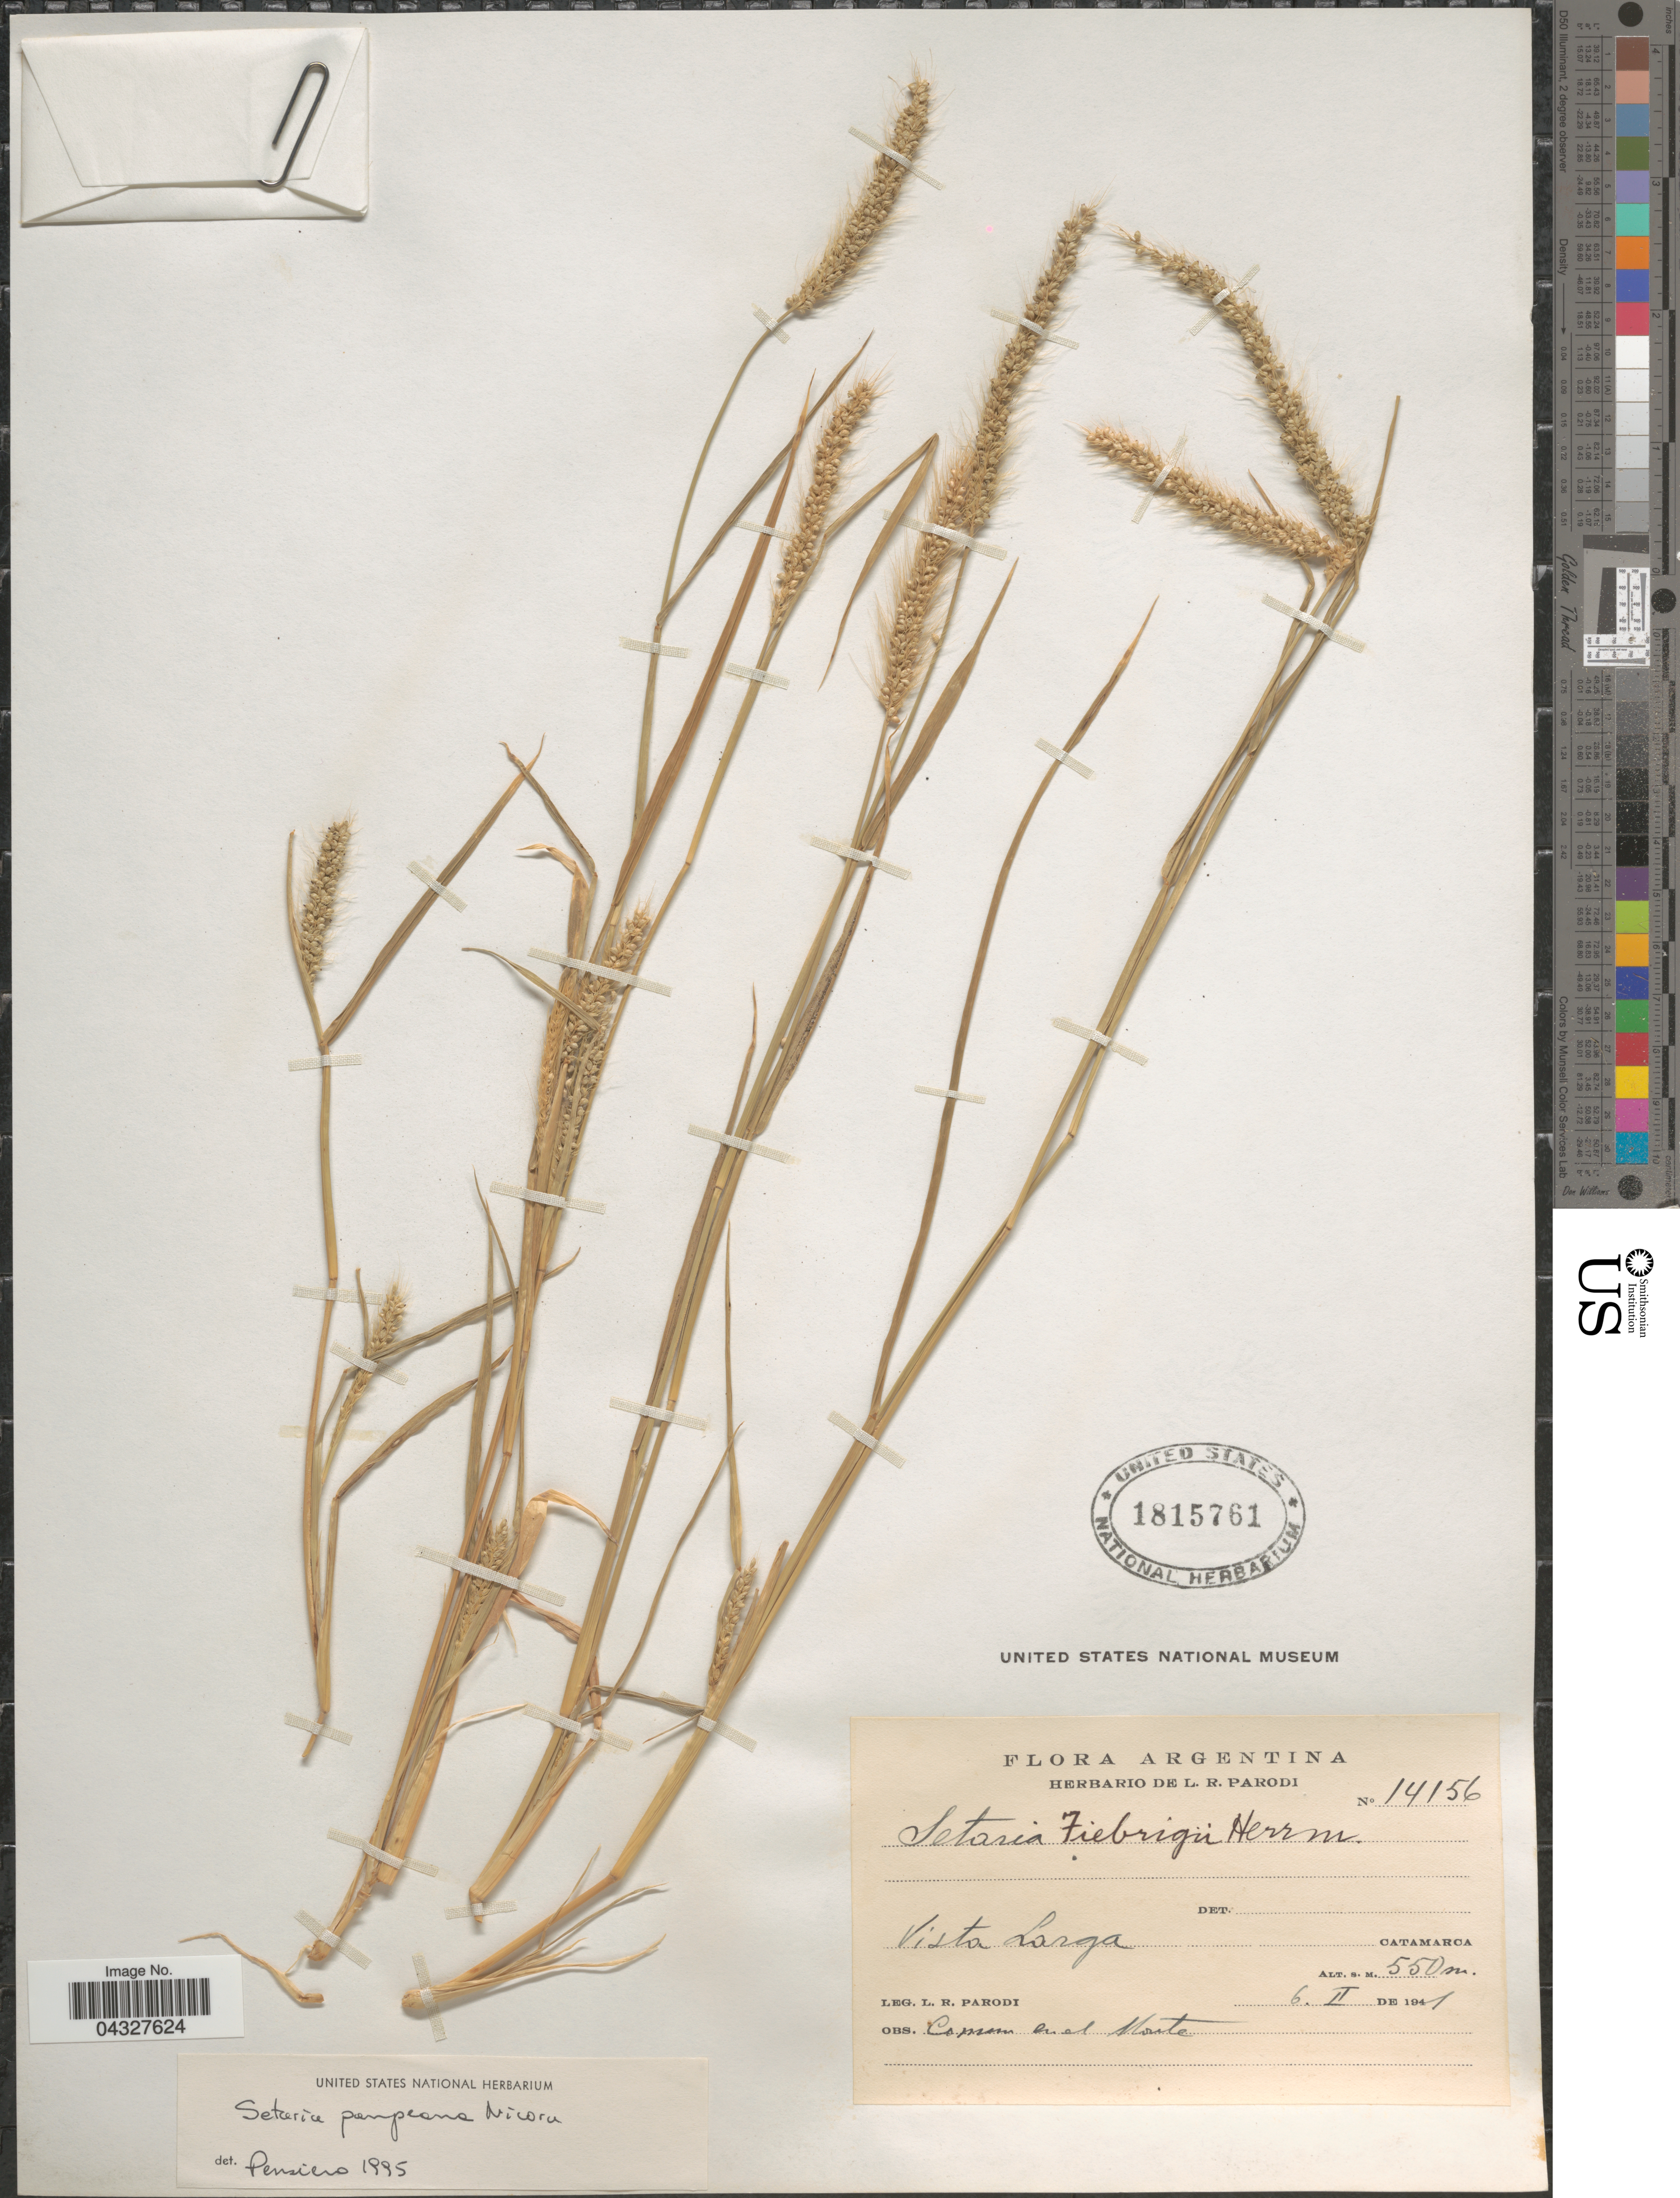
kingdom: Plantae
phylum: Tracheophyta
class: Liliopsida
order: Poales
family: Poaceae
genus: Setaria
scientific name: Setaria pampeana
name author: Parodi ex Nicora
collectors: L. R. Parodi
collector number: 14156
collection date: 1941-02-06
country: Argentina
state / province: Catamarca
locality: Vista Larga.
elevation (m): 550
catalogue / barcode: US 1815761